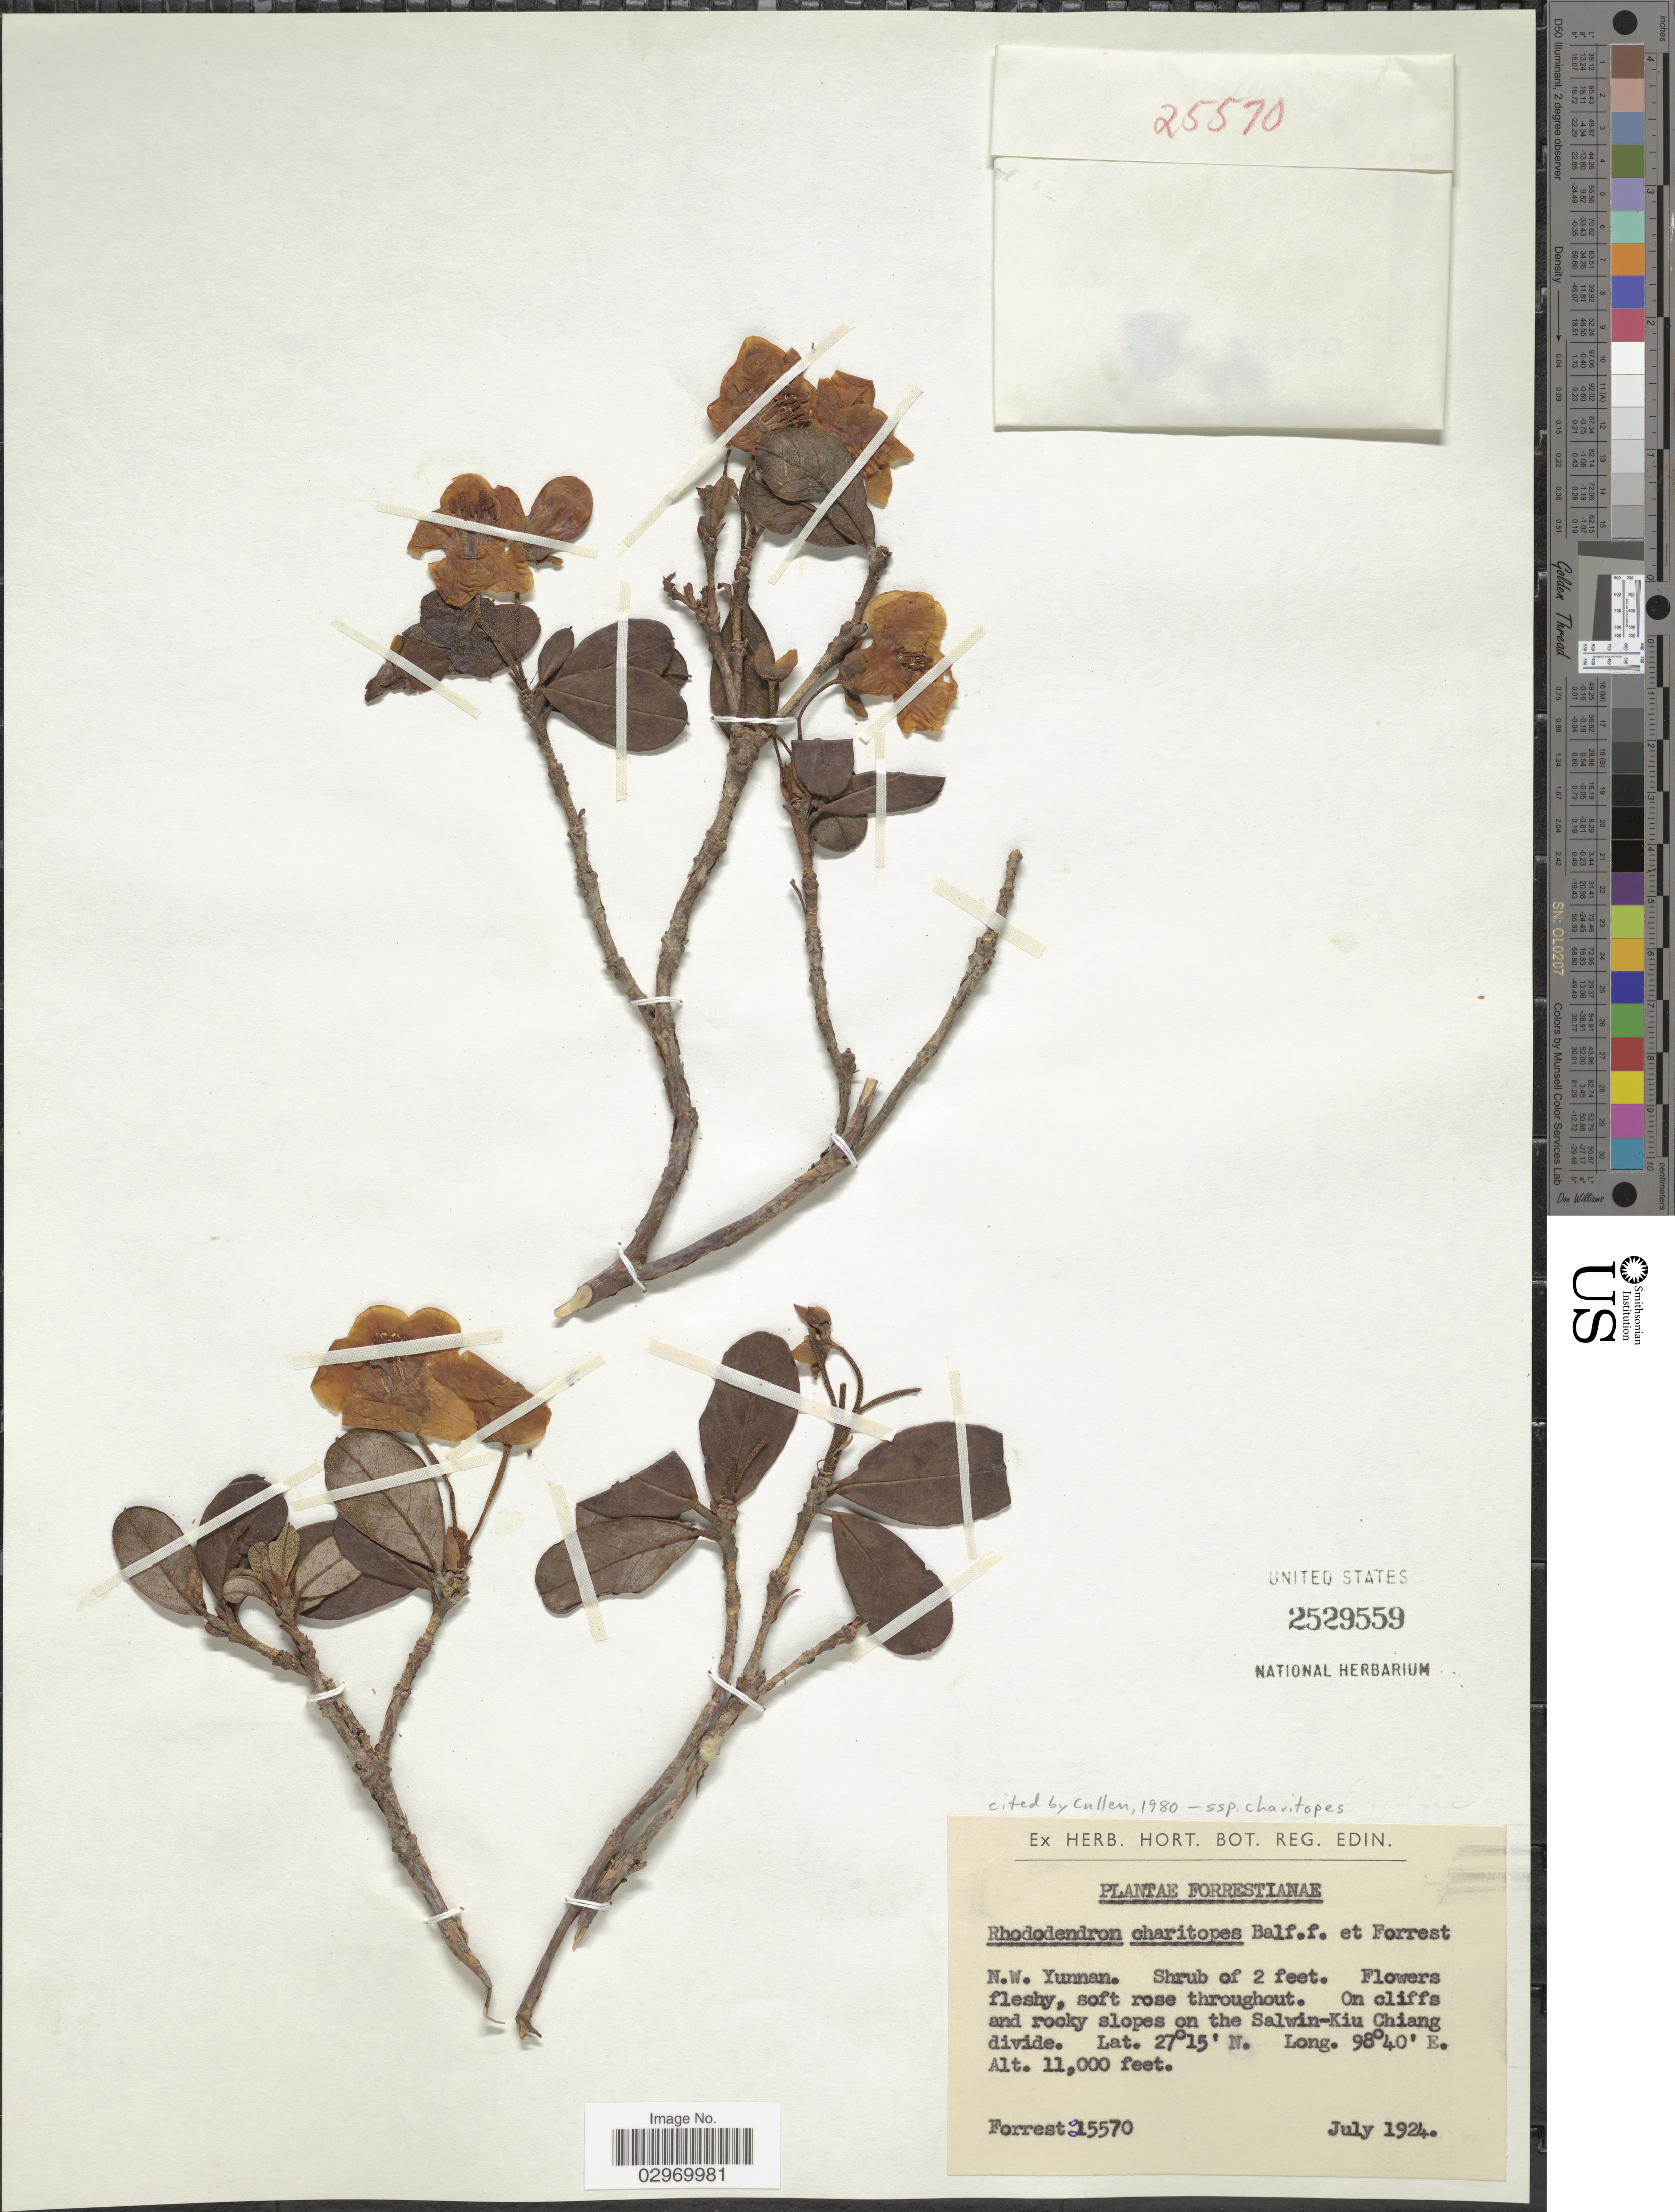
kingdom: Plantae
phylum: Tracheophyta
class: Magnoliopsida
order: Ericales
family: Ericaceae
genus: Rhododendron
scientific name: Rhododendron charitopes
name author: Balf. f. & Farrer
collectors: -. Forrest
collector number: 25570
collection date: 1924-07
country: China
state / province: Yunnan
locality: N.W. Yunnan, On cliffs and rocky slopes on the Salwin-Kiu Chiang divide.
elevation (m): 3353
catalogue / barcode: US 2529559